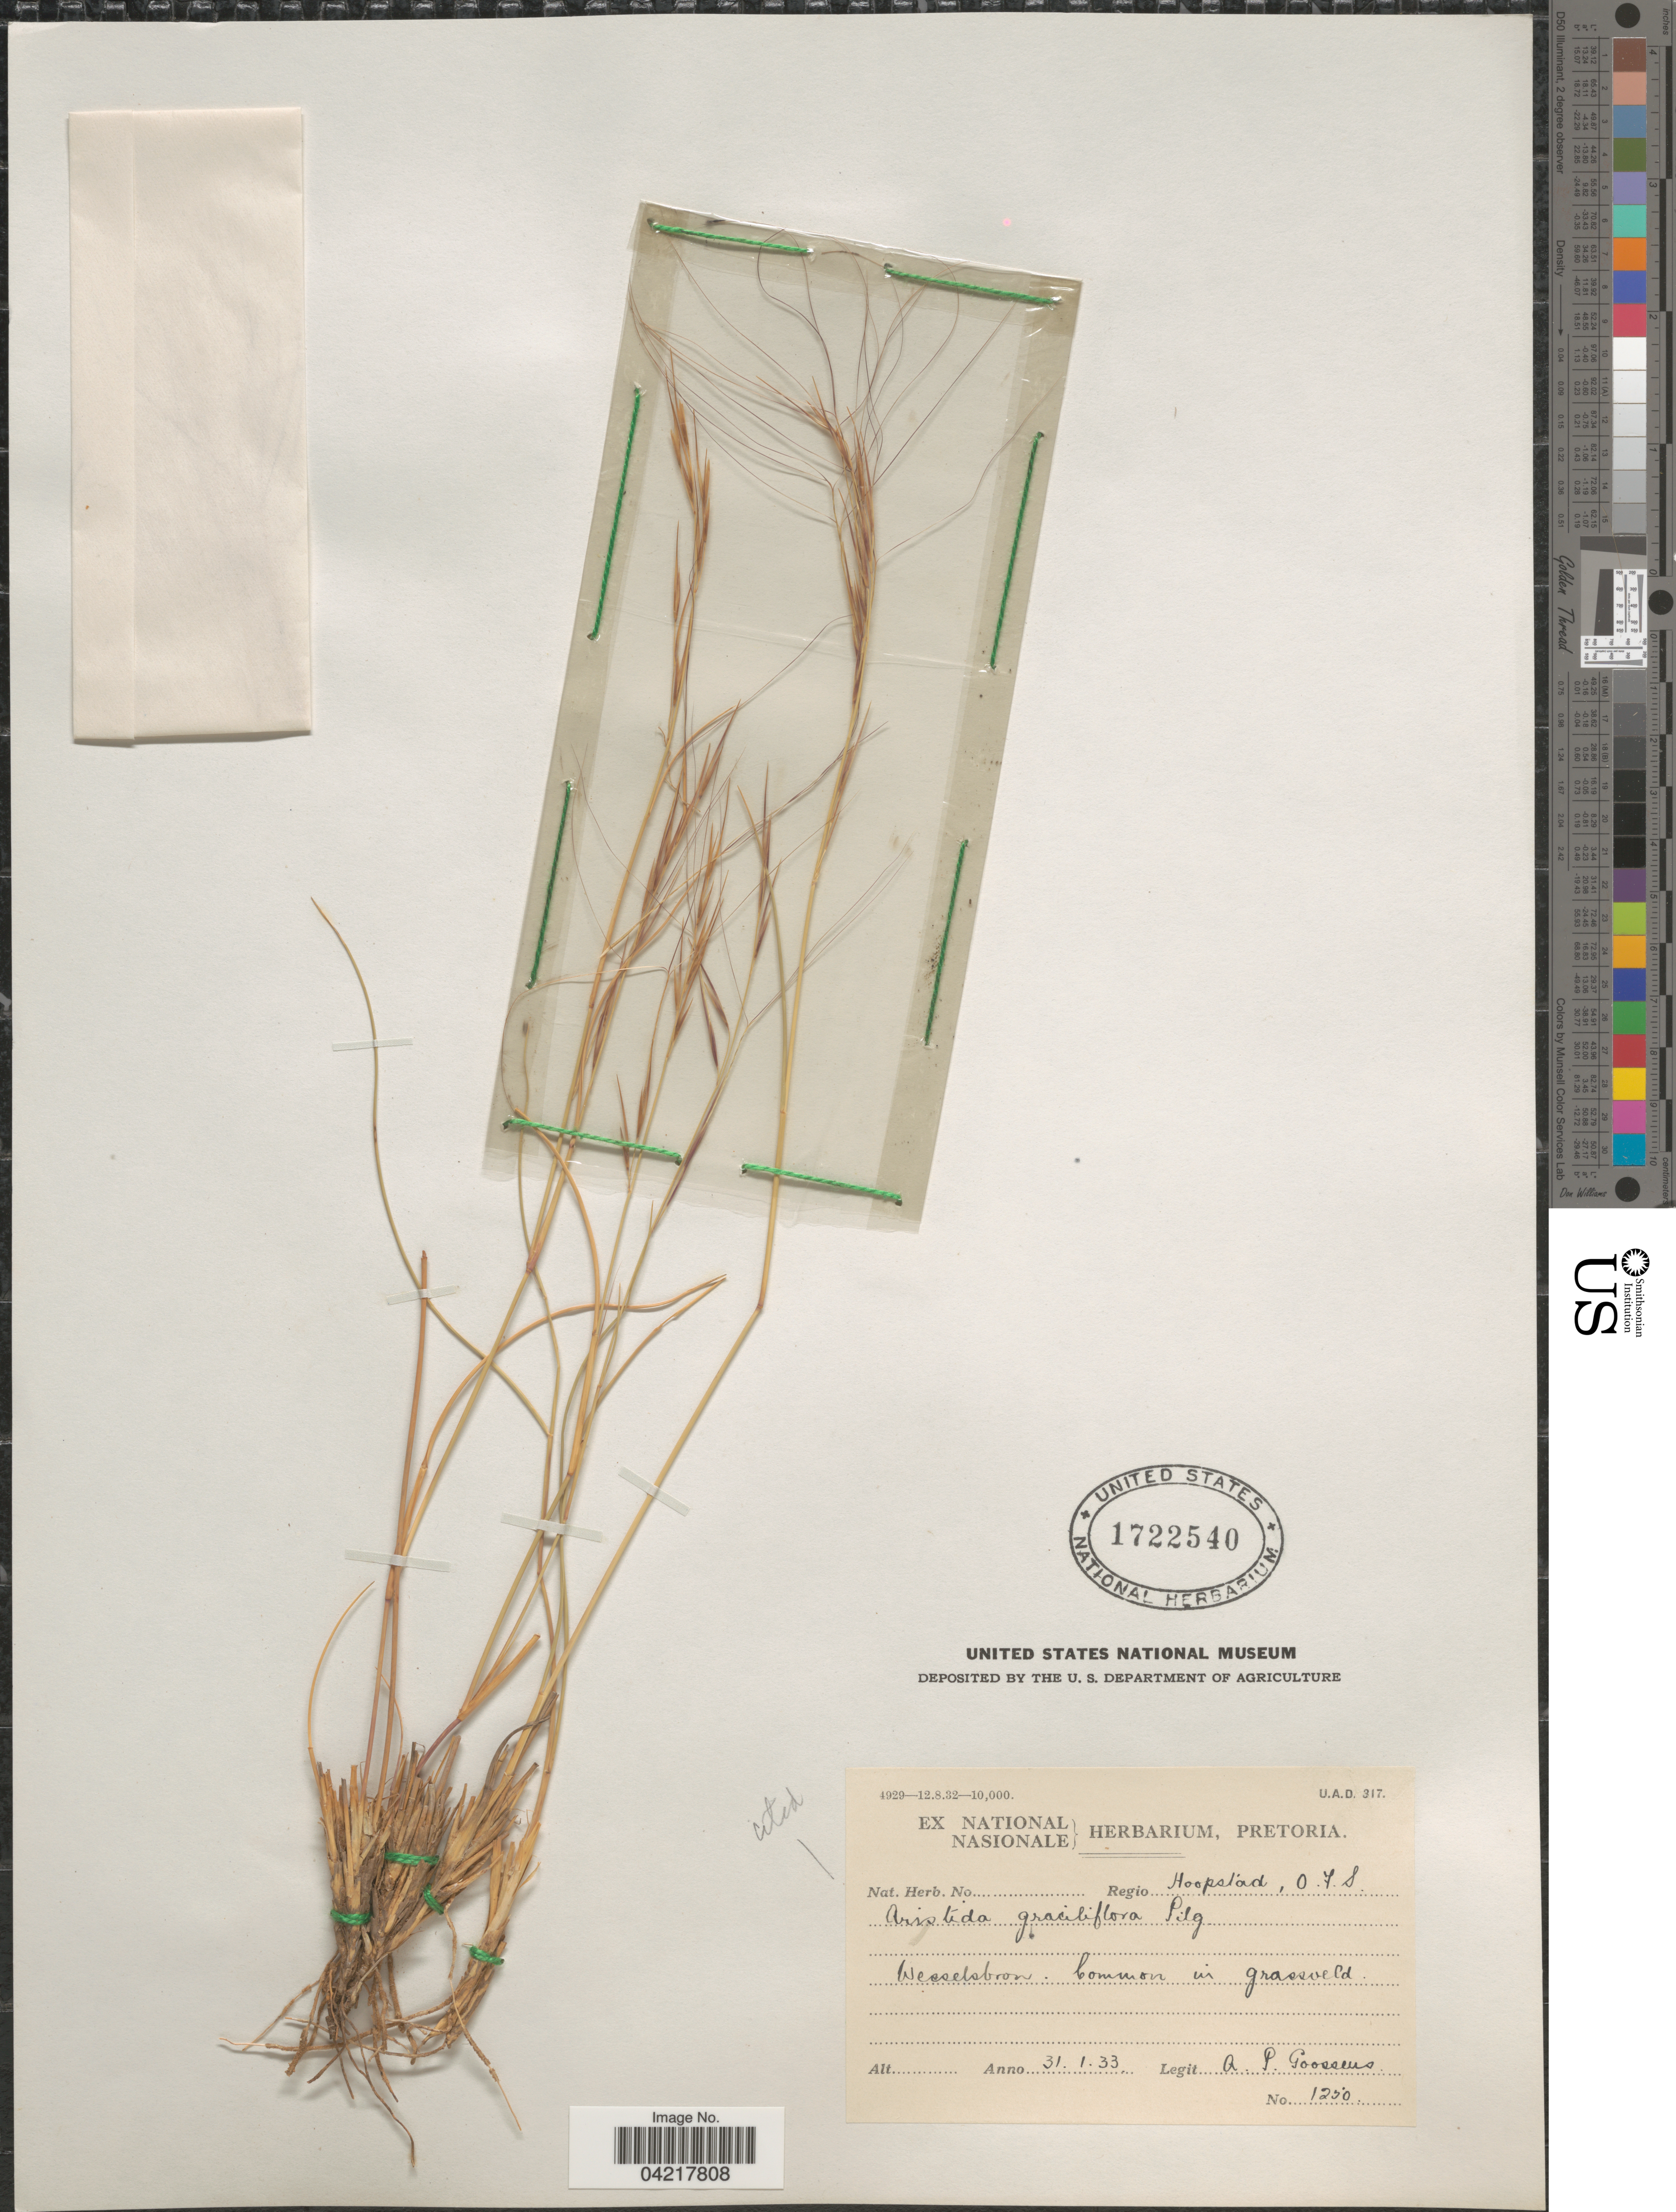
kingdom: Plantae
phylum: Tracheophyta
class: Liliopsida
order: Poales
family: Poaceae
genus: Aristida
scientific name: Aristida stipitata var. graciliflora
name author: (Pilg.) De Winter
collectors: A. P. G. Goossens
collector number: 1250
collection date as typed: Transcribed d/m/y: 31/1/33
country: South Africa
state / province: Free State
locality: Regio Hoopstad, O.F.S. Wesselsbron.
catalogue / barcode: US 1722540